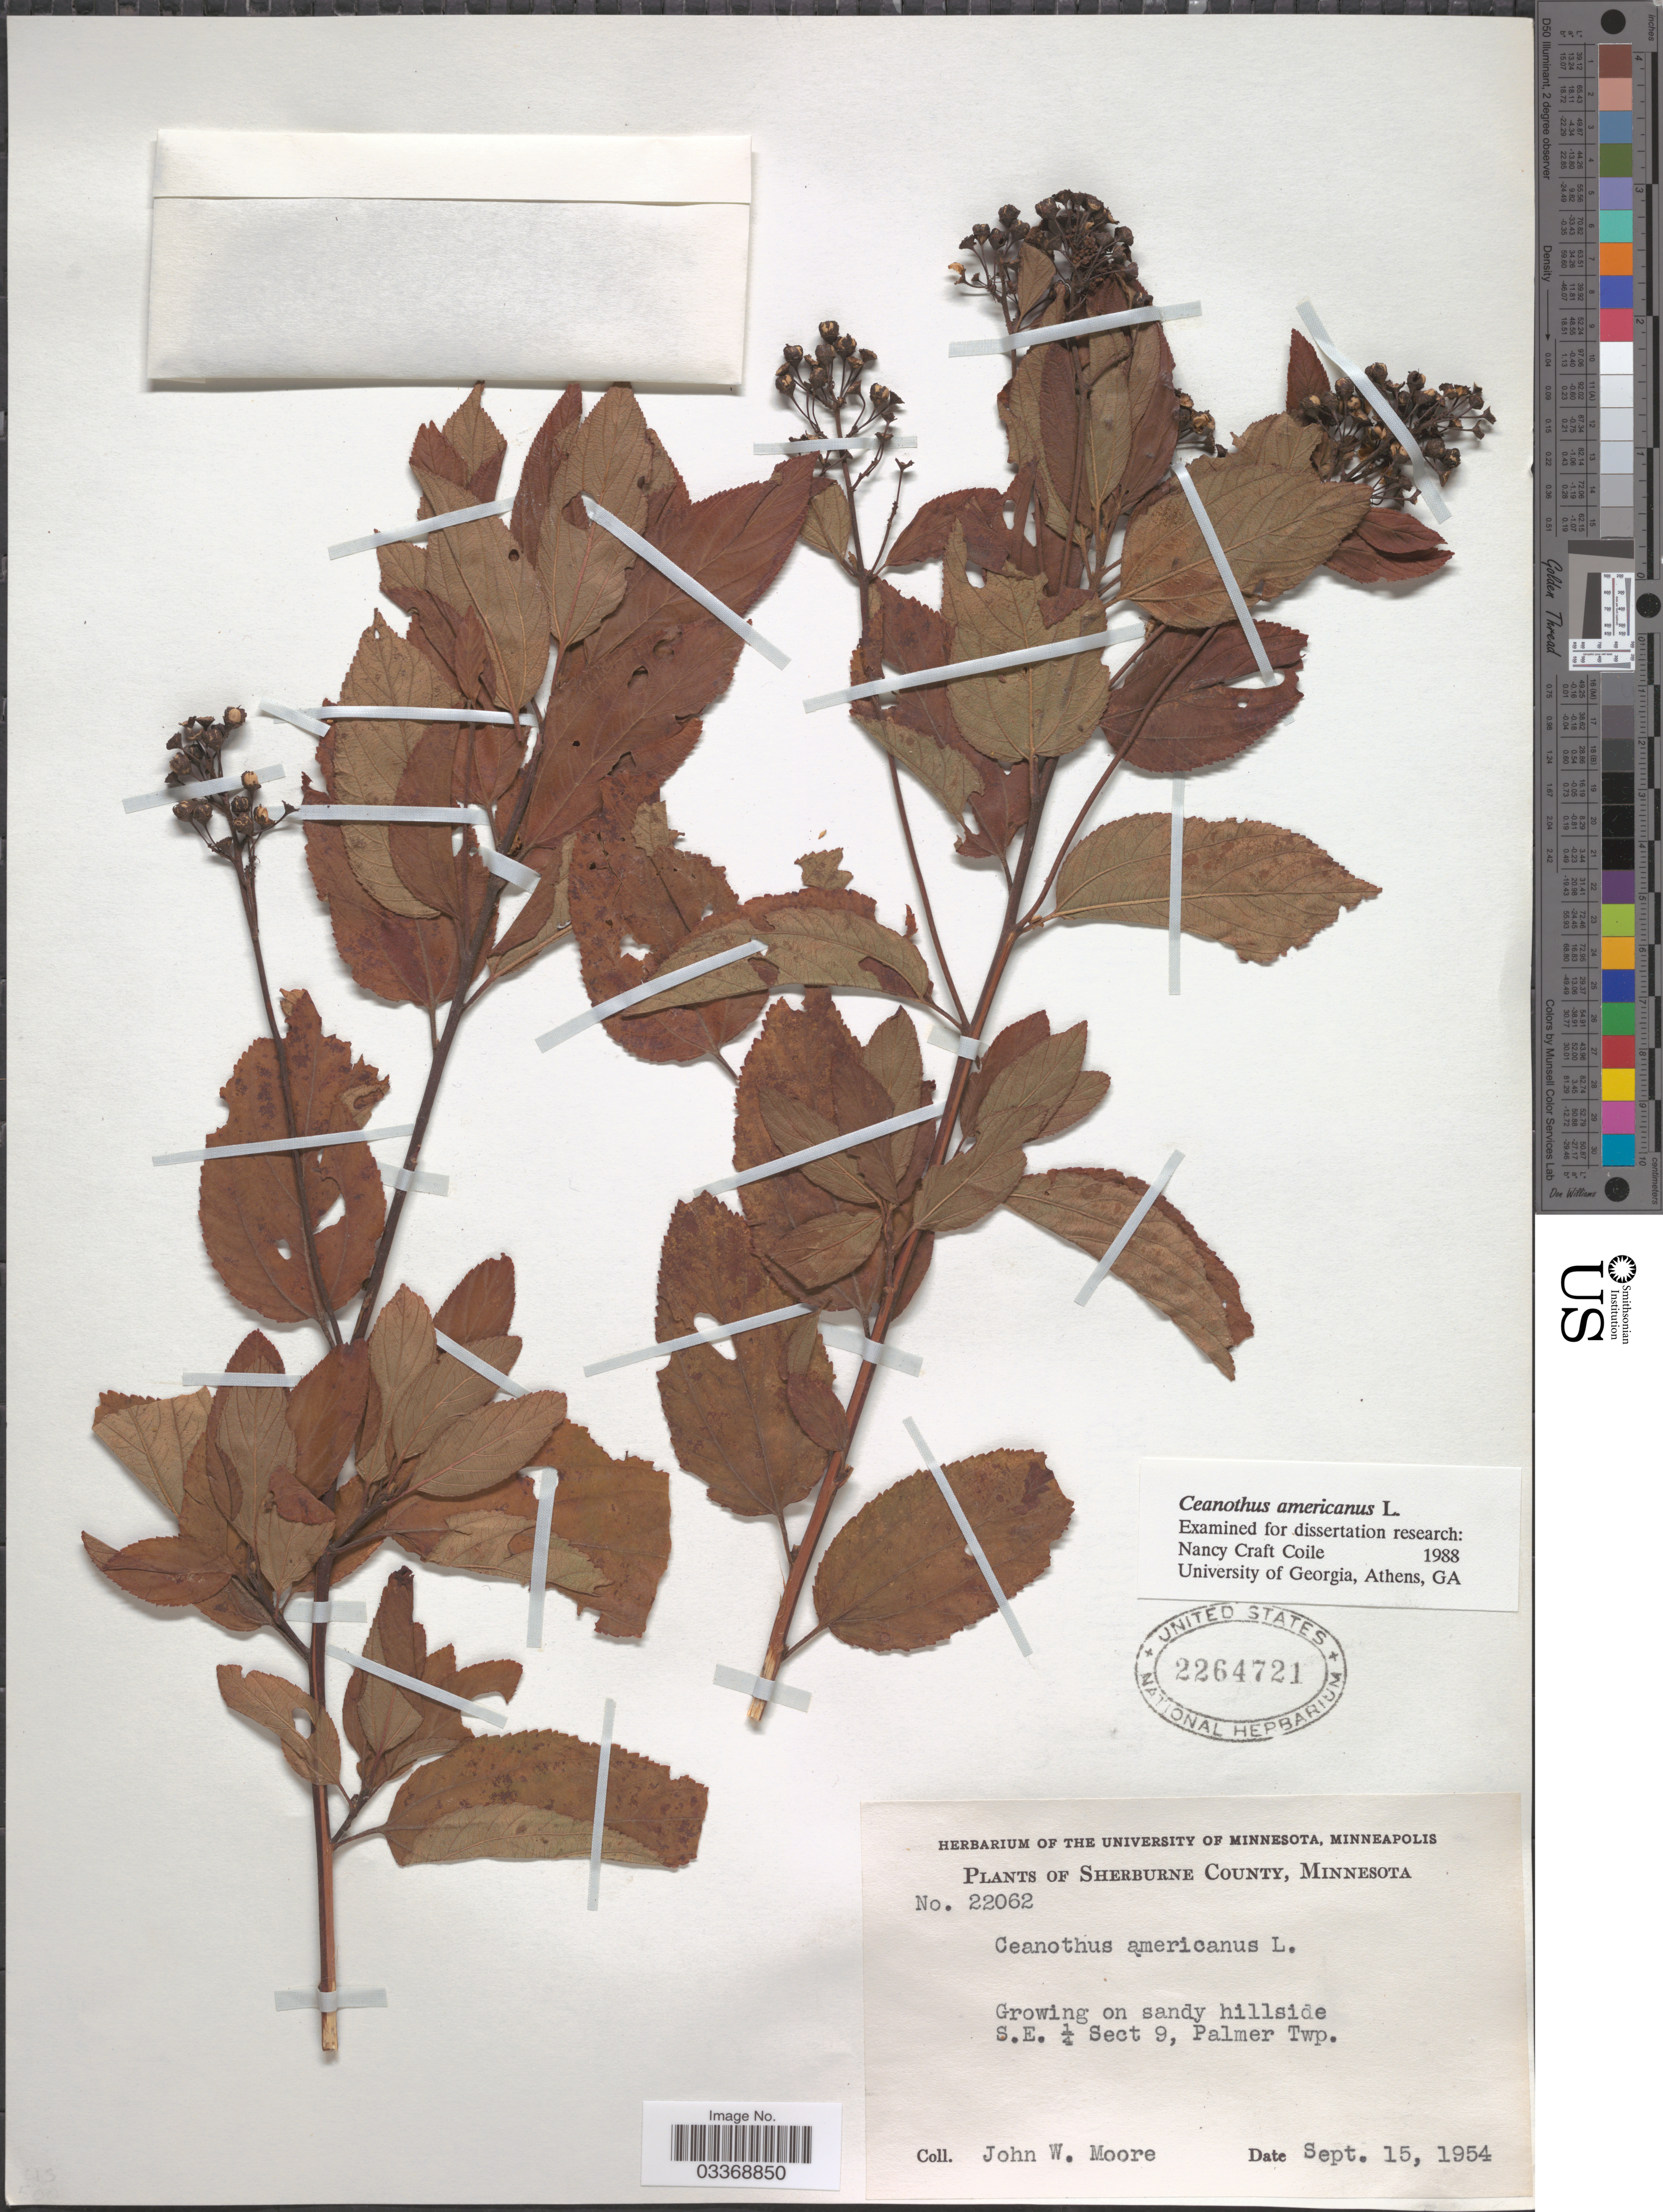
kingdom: Plantae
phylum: Tracheophyta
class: Magnoliopsida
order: Rosales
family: Rhamnaceae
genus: Ceanothus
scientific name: Ceanothus americanus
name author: L.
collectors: J. Moore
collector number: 22062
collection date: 1954-09-15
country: United States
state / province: Minnesota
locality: Sherburne County. S.E. ¼ Sect 9, Palmer Twp.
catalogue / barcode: US 2264721